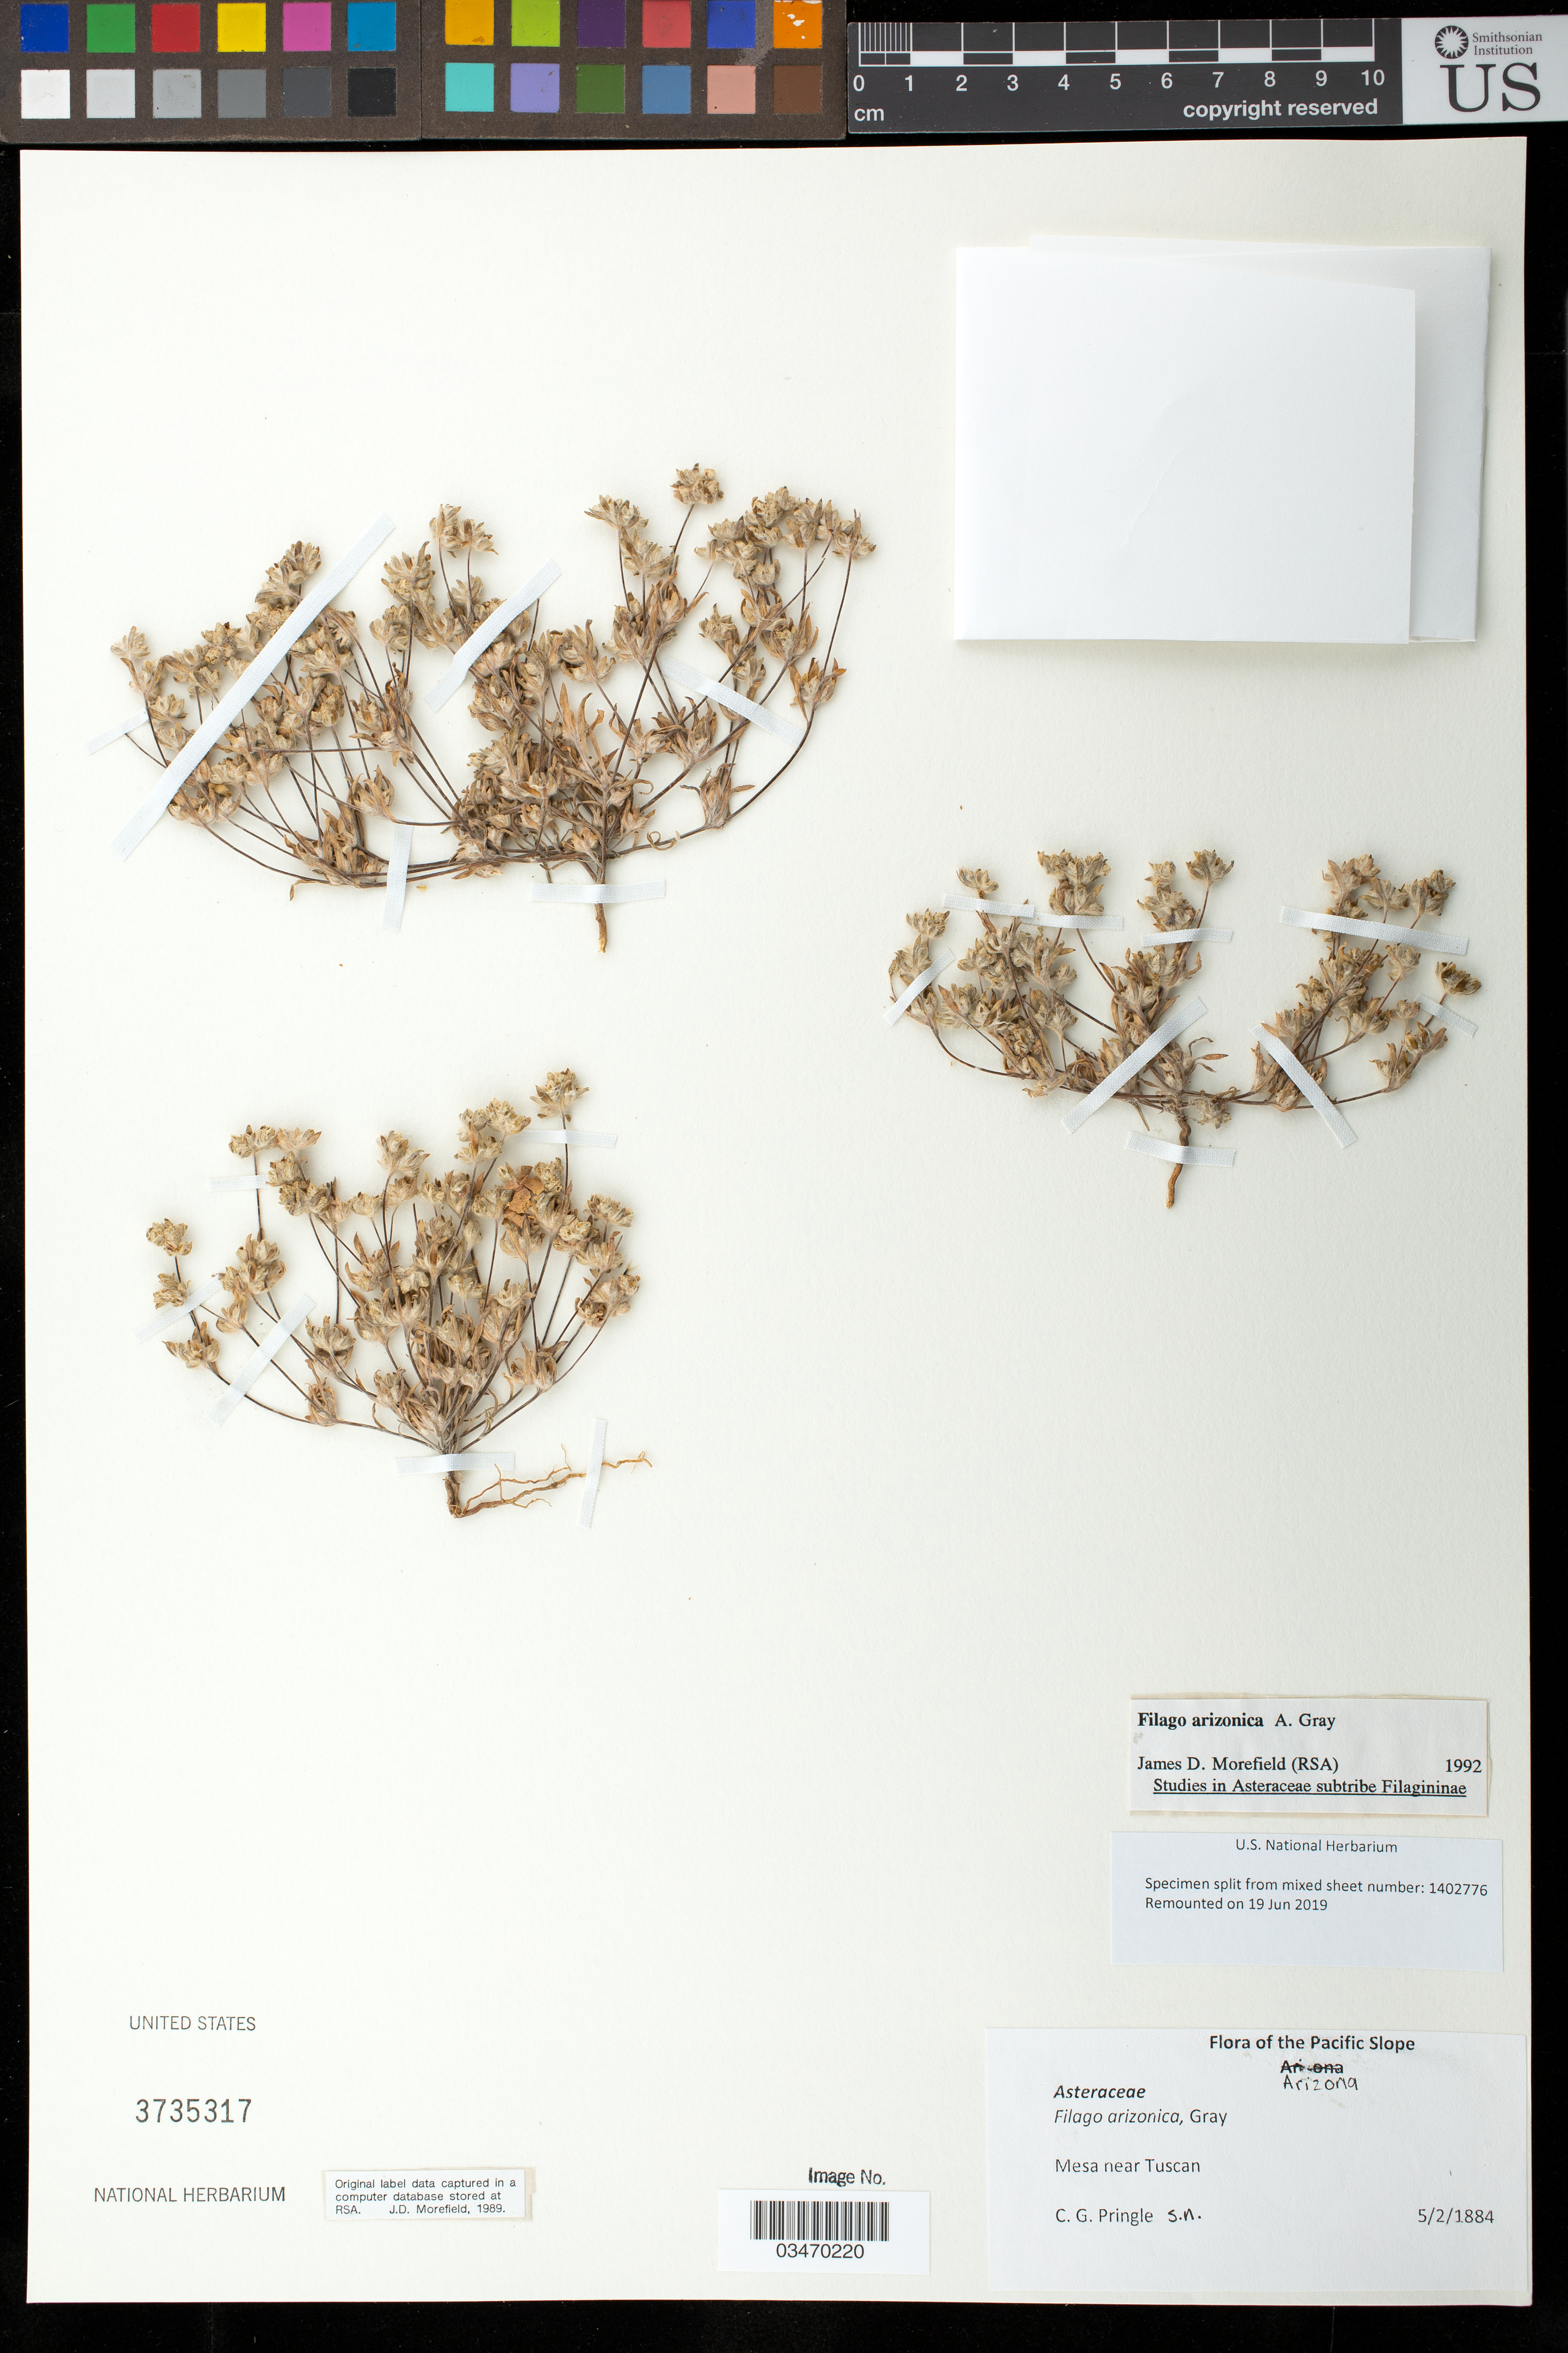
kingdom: Plantae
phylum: Tracheophyta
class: Magnoliopsida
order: Asterales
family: Asteraceae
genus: Filago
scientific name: Filago arizonica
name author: A. Gray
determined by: Morefield, James D., (RSA), Rancho Santa Ana Botanic Garden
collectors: C. G. Pringle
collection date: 1884-05-02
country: United States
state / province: Arizona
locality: The Pacific Slope. Mesas near Tucson.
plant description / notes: Specimen split from mixed sheet no. 1402776. Remounted 19 Jun 2019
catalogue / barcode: US 3735317